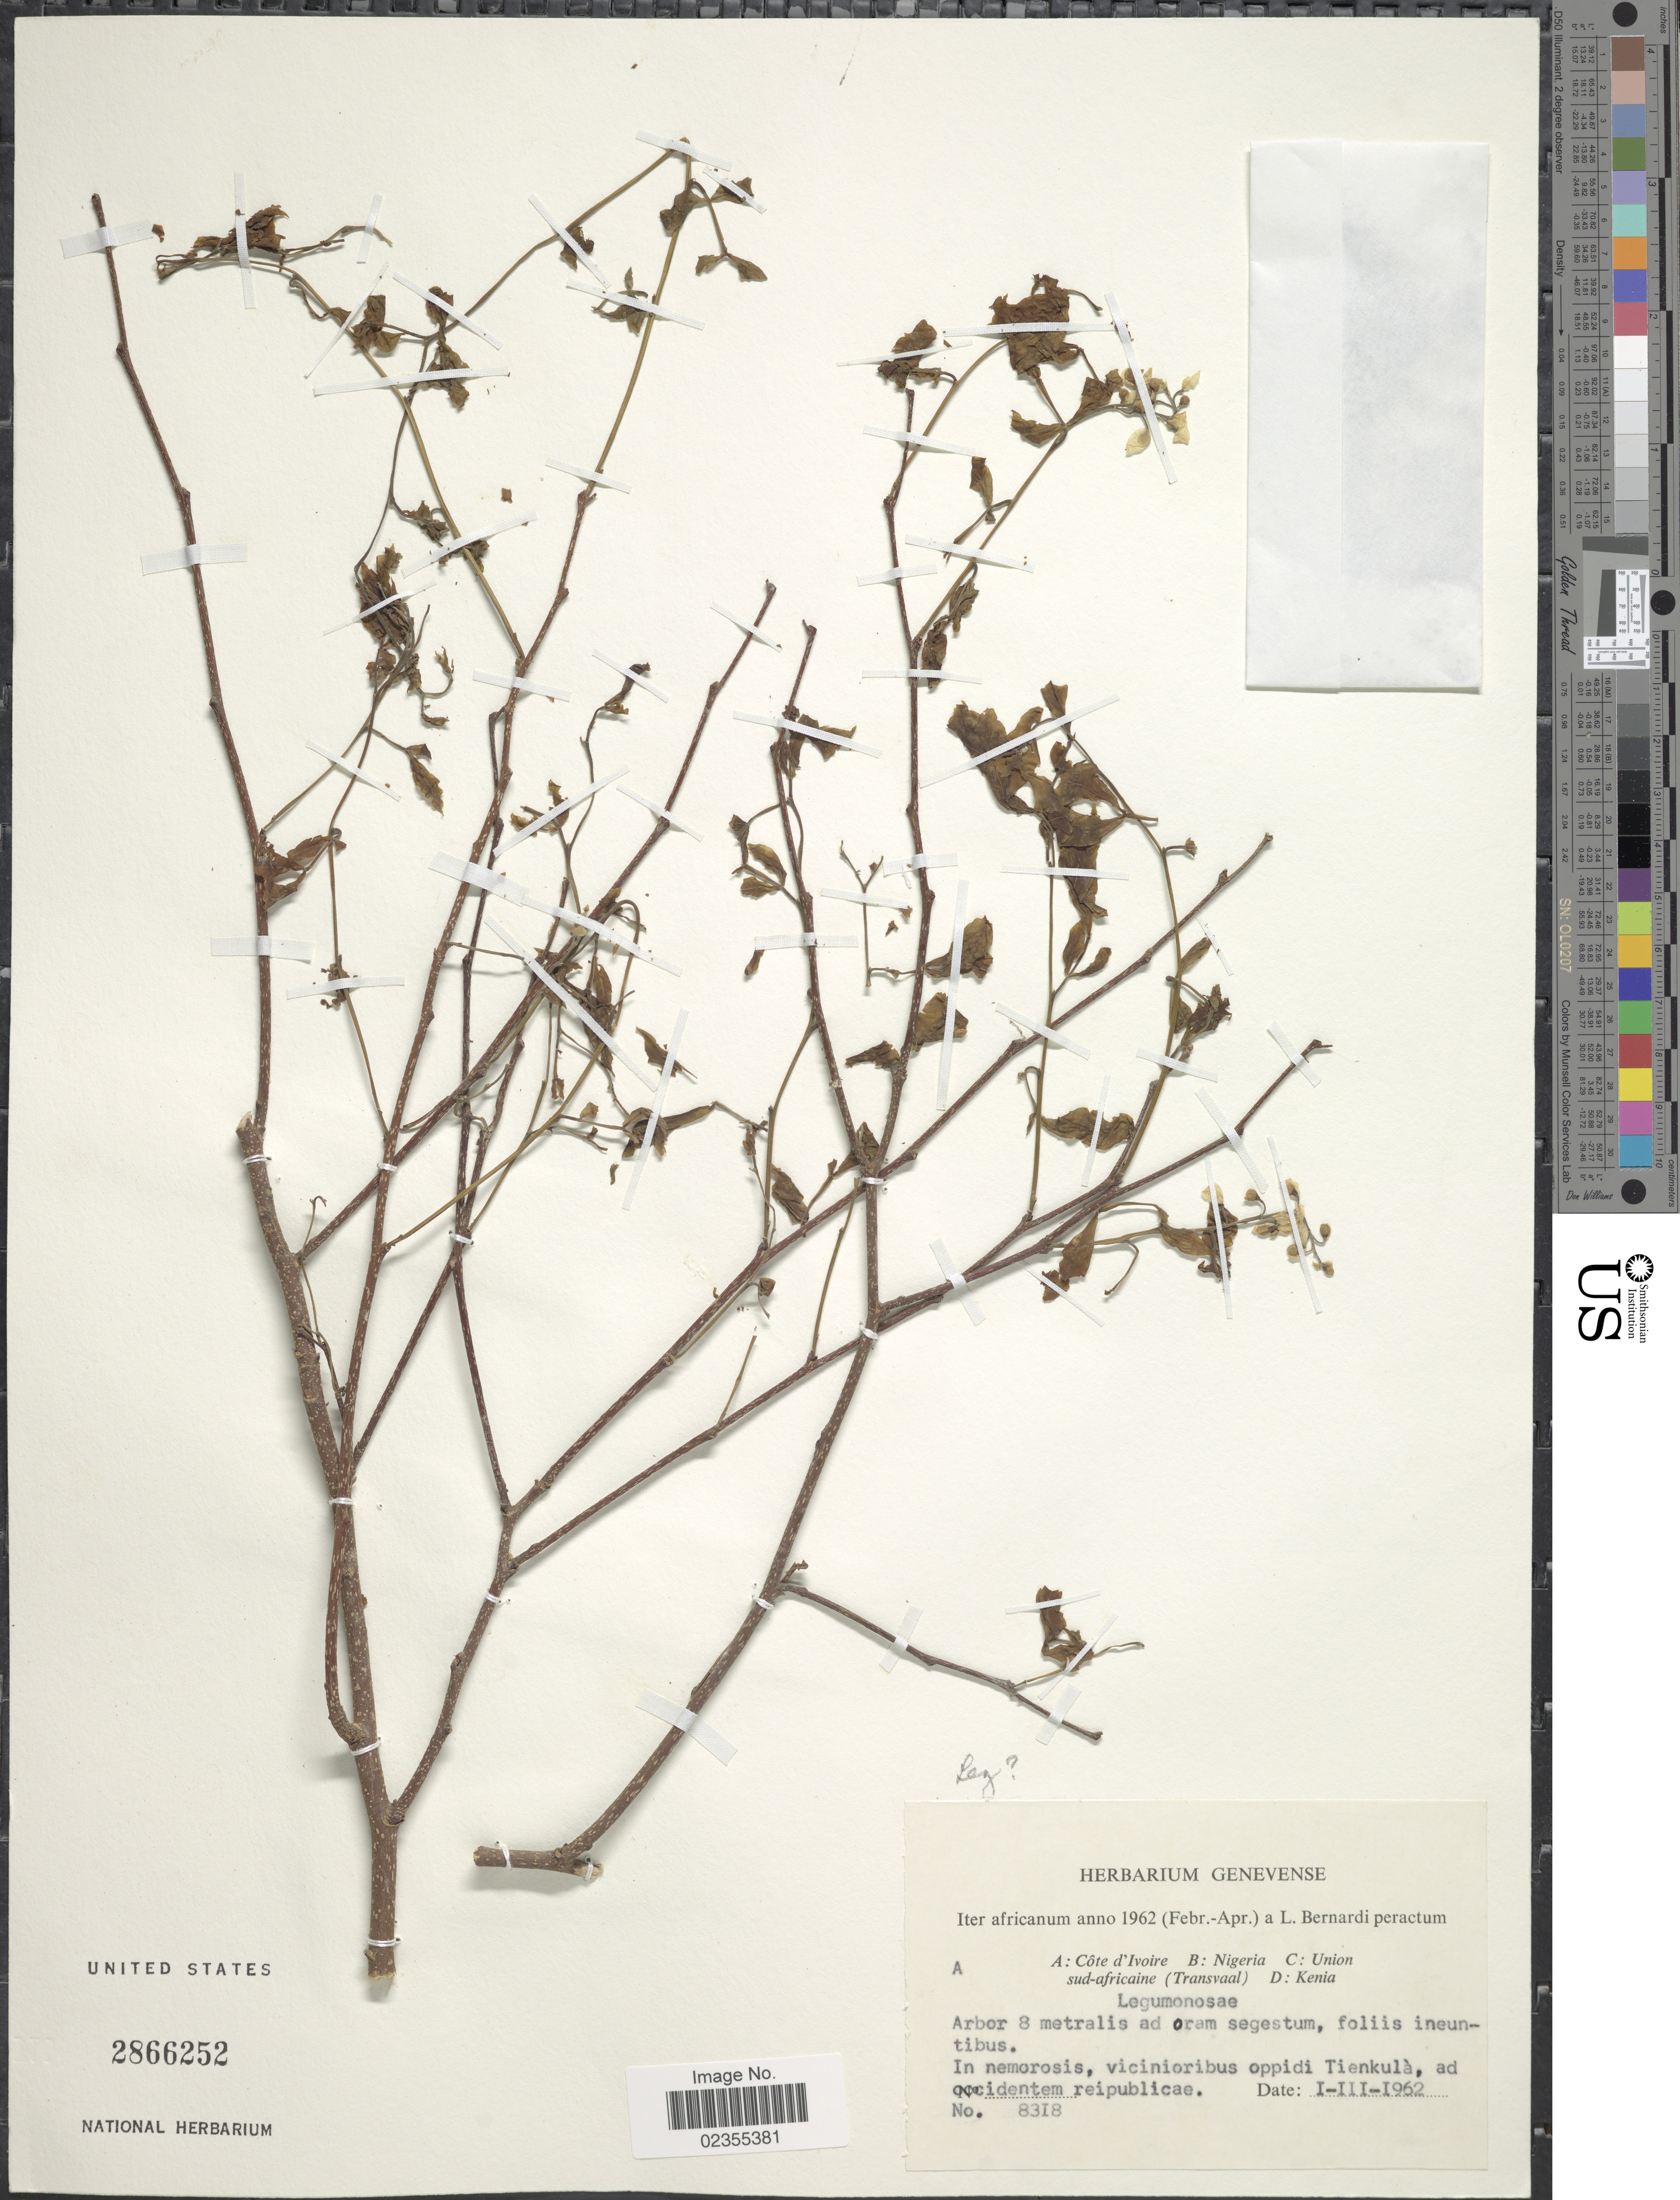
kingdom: Plantae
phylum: Tracheophyta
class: Magnoliopsida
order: Fabales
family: Fabaceae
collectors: L. Bernardi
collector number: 8318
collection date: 1962-03-01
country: Ivory Coast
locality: Côte d'Ivoire, In nemorisis, vicinioribus oppidi Tienkulà, ad occidentem reipublicae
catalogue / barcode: US 2866252